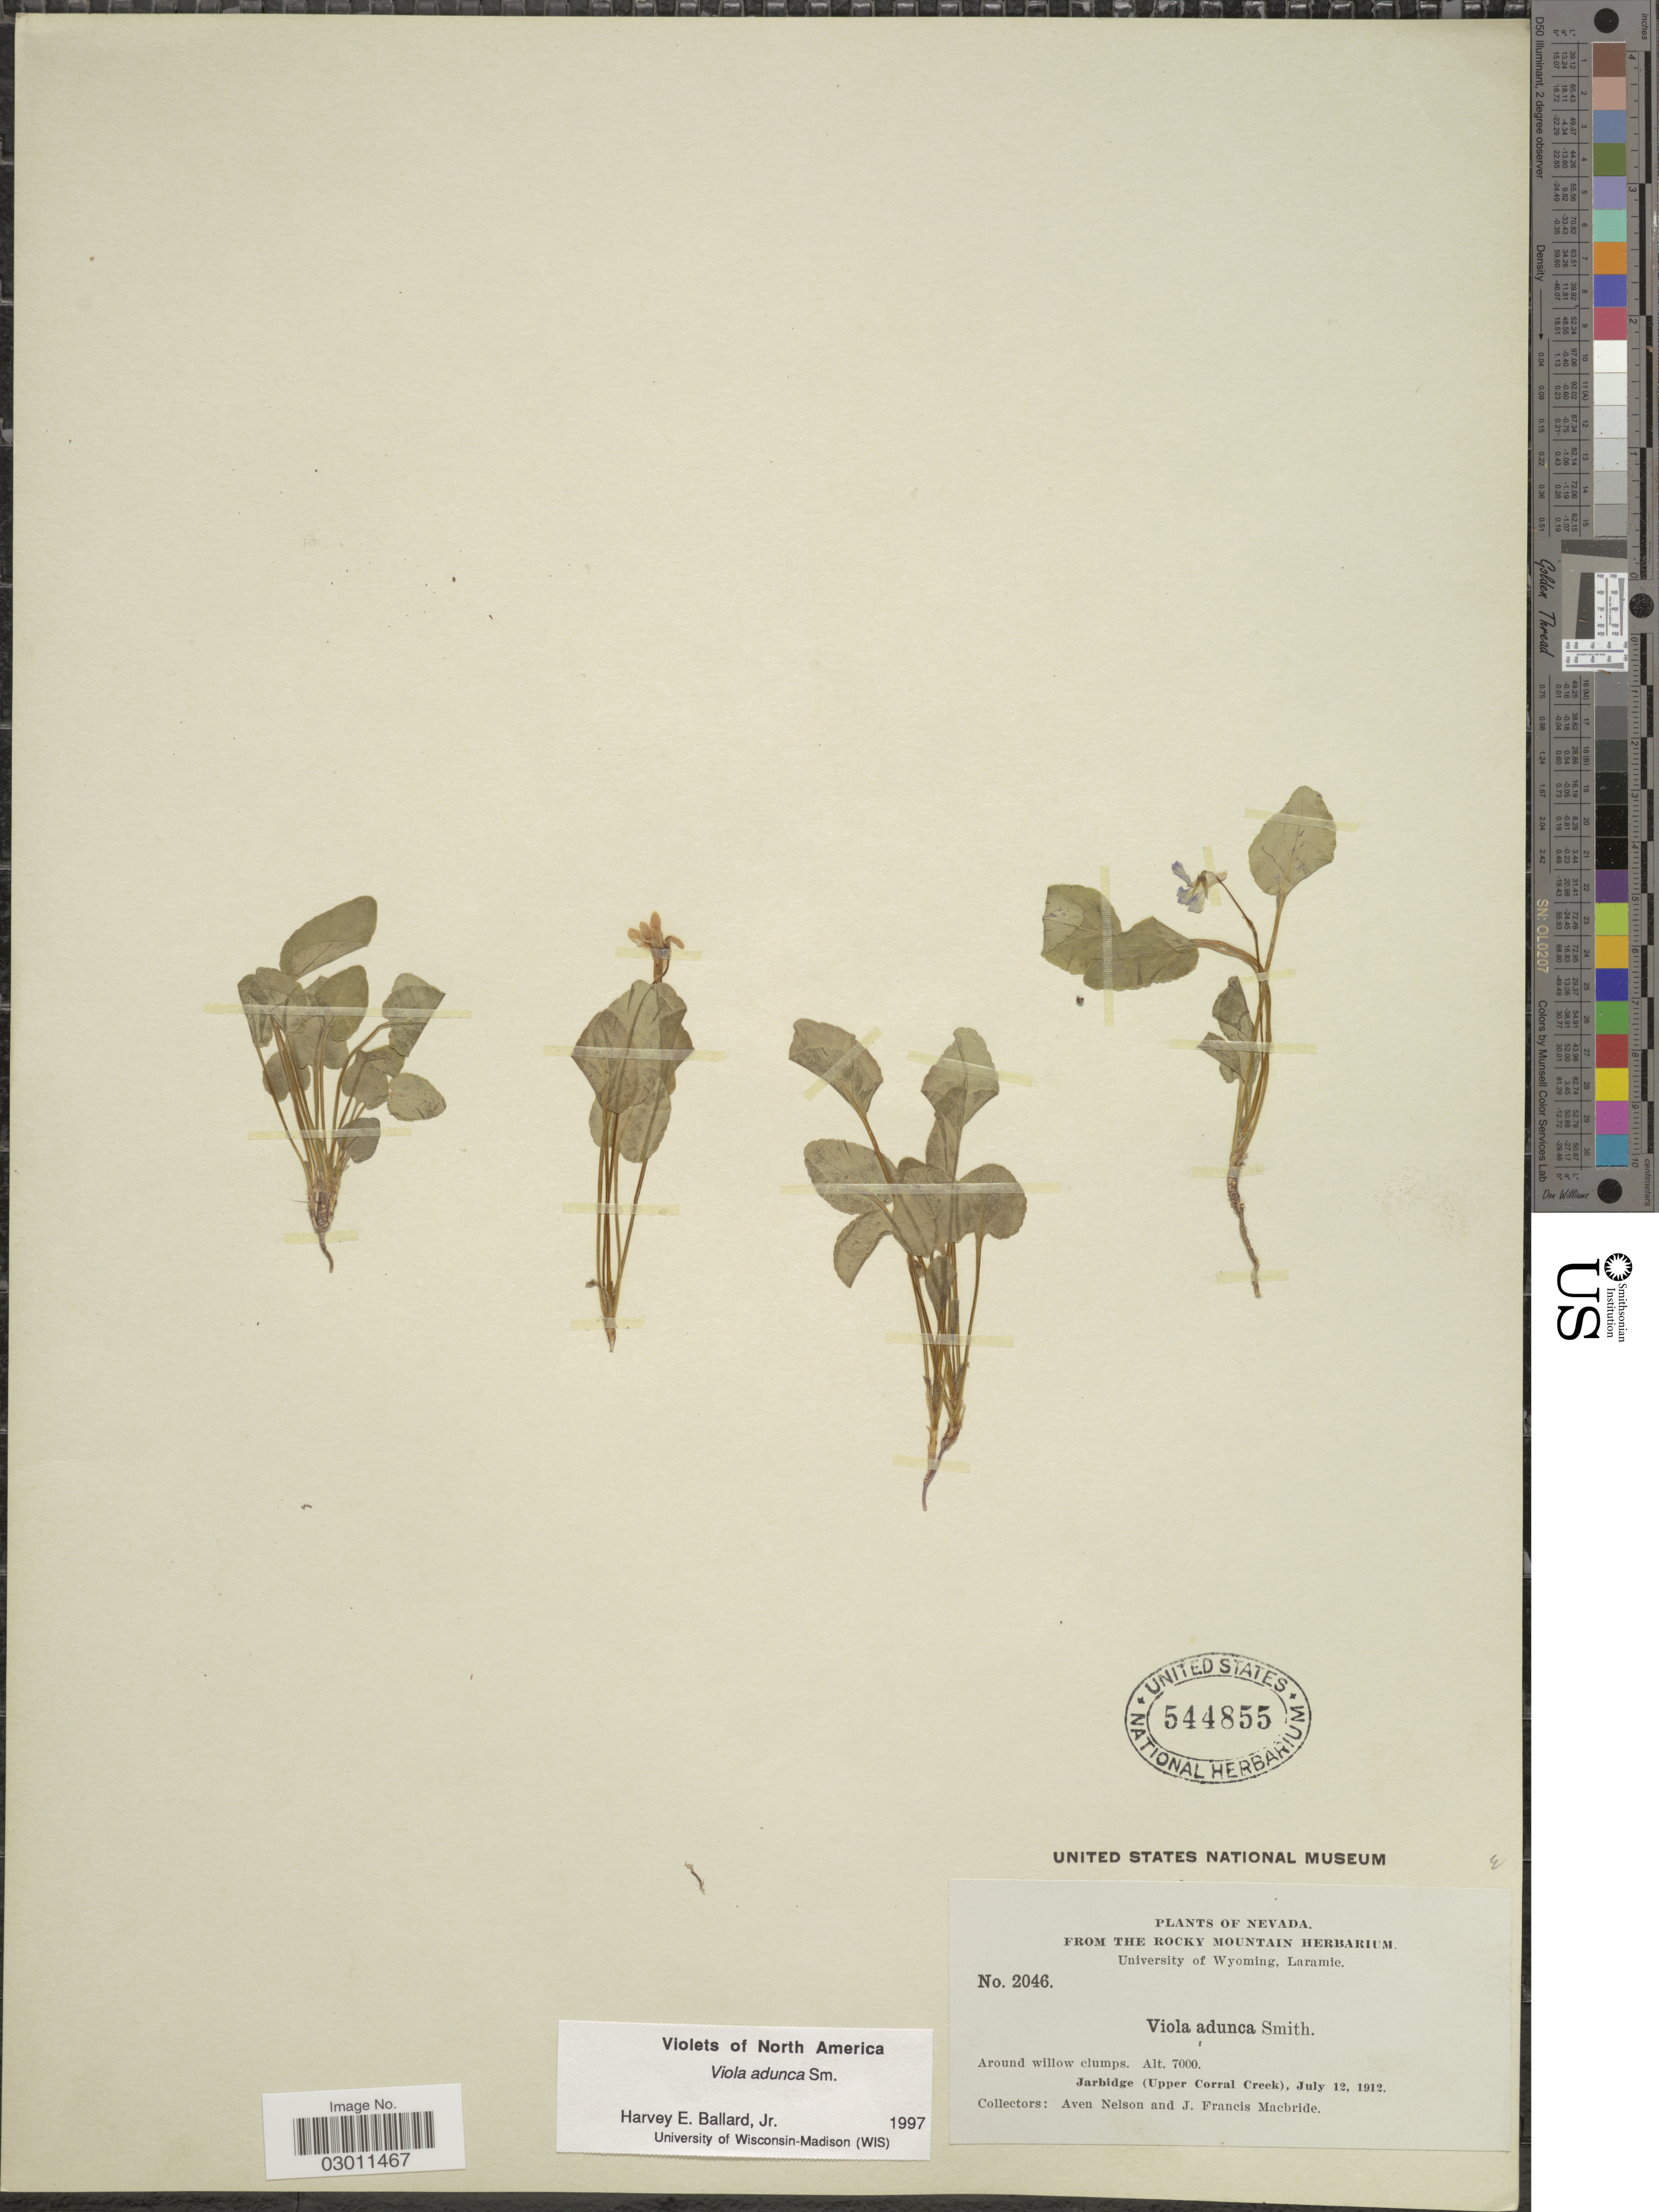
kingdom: Plantae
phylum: Tracheophyta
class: Magnoliopsida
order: Malpighiales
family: Violaceae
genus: Viola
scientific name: Viola adunca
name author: Sm.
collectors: A. Nelson & J. F. Macbride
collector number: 2046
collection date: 1912-07-12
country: United States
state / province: Nevada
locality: Jarbridge (Upper Corral Creek).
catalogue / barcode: US 544855